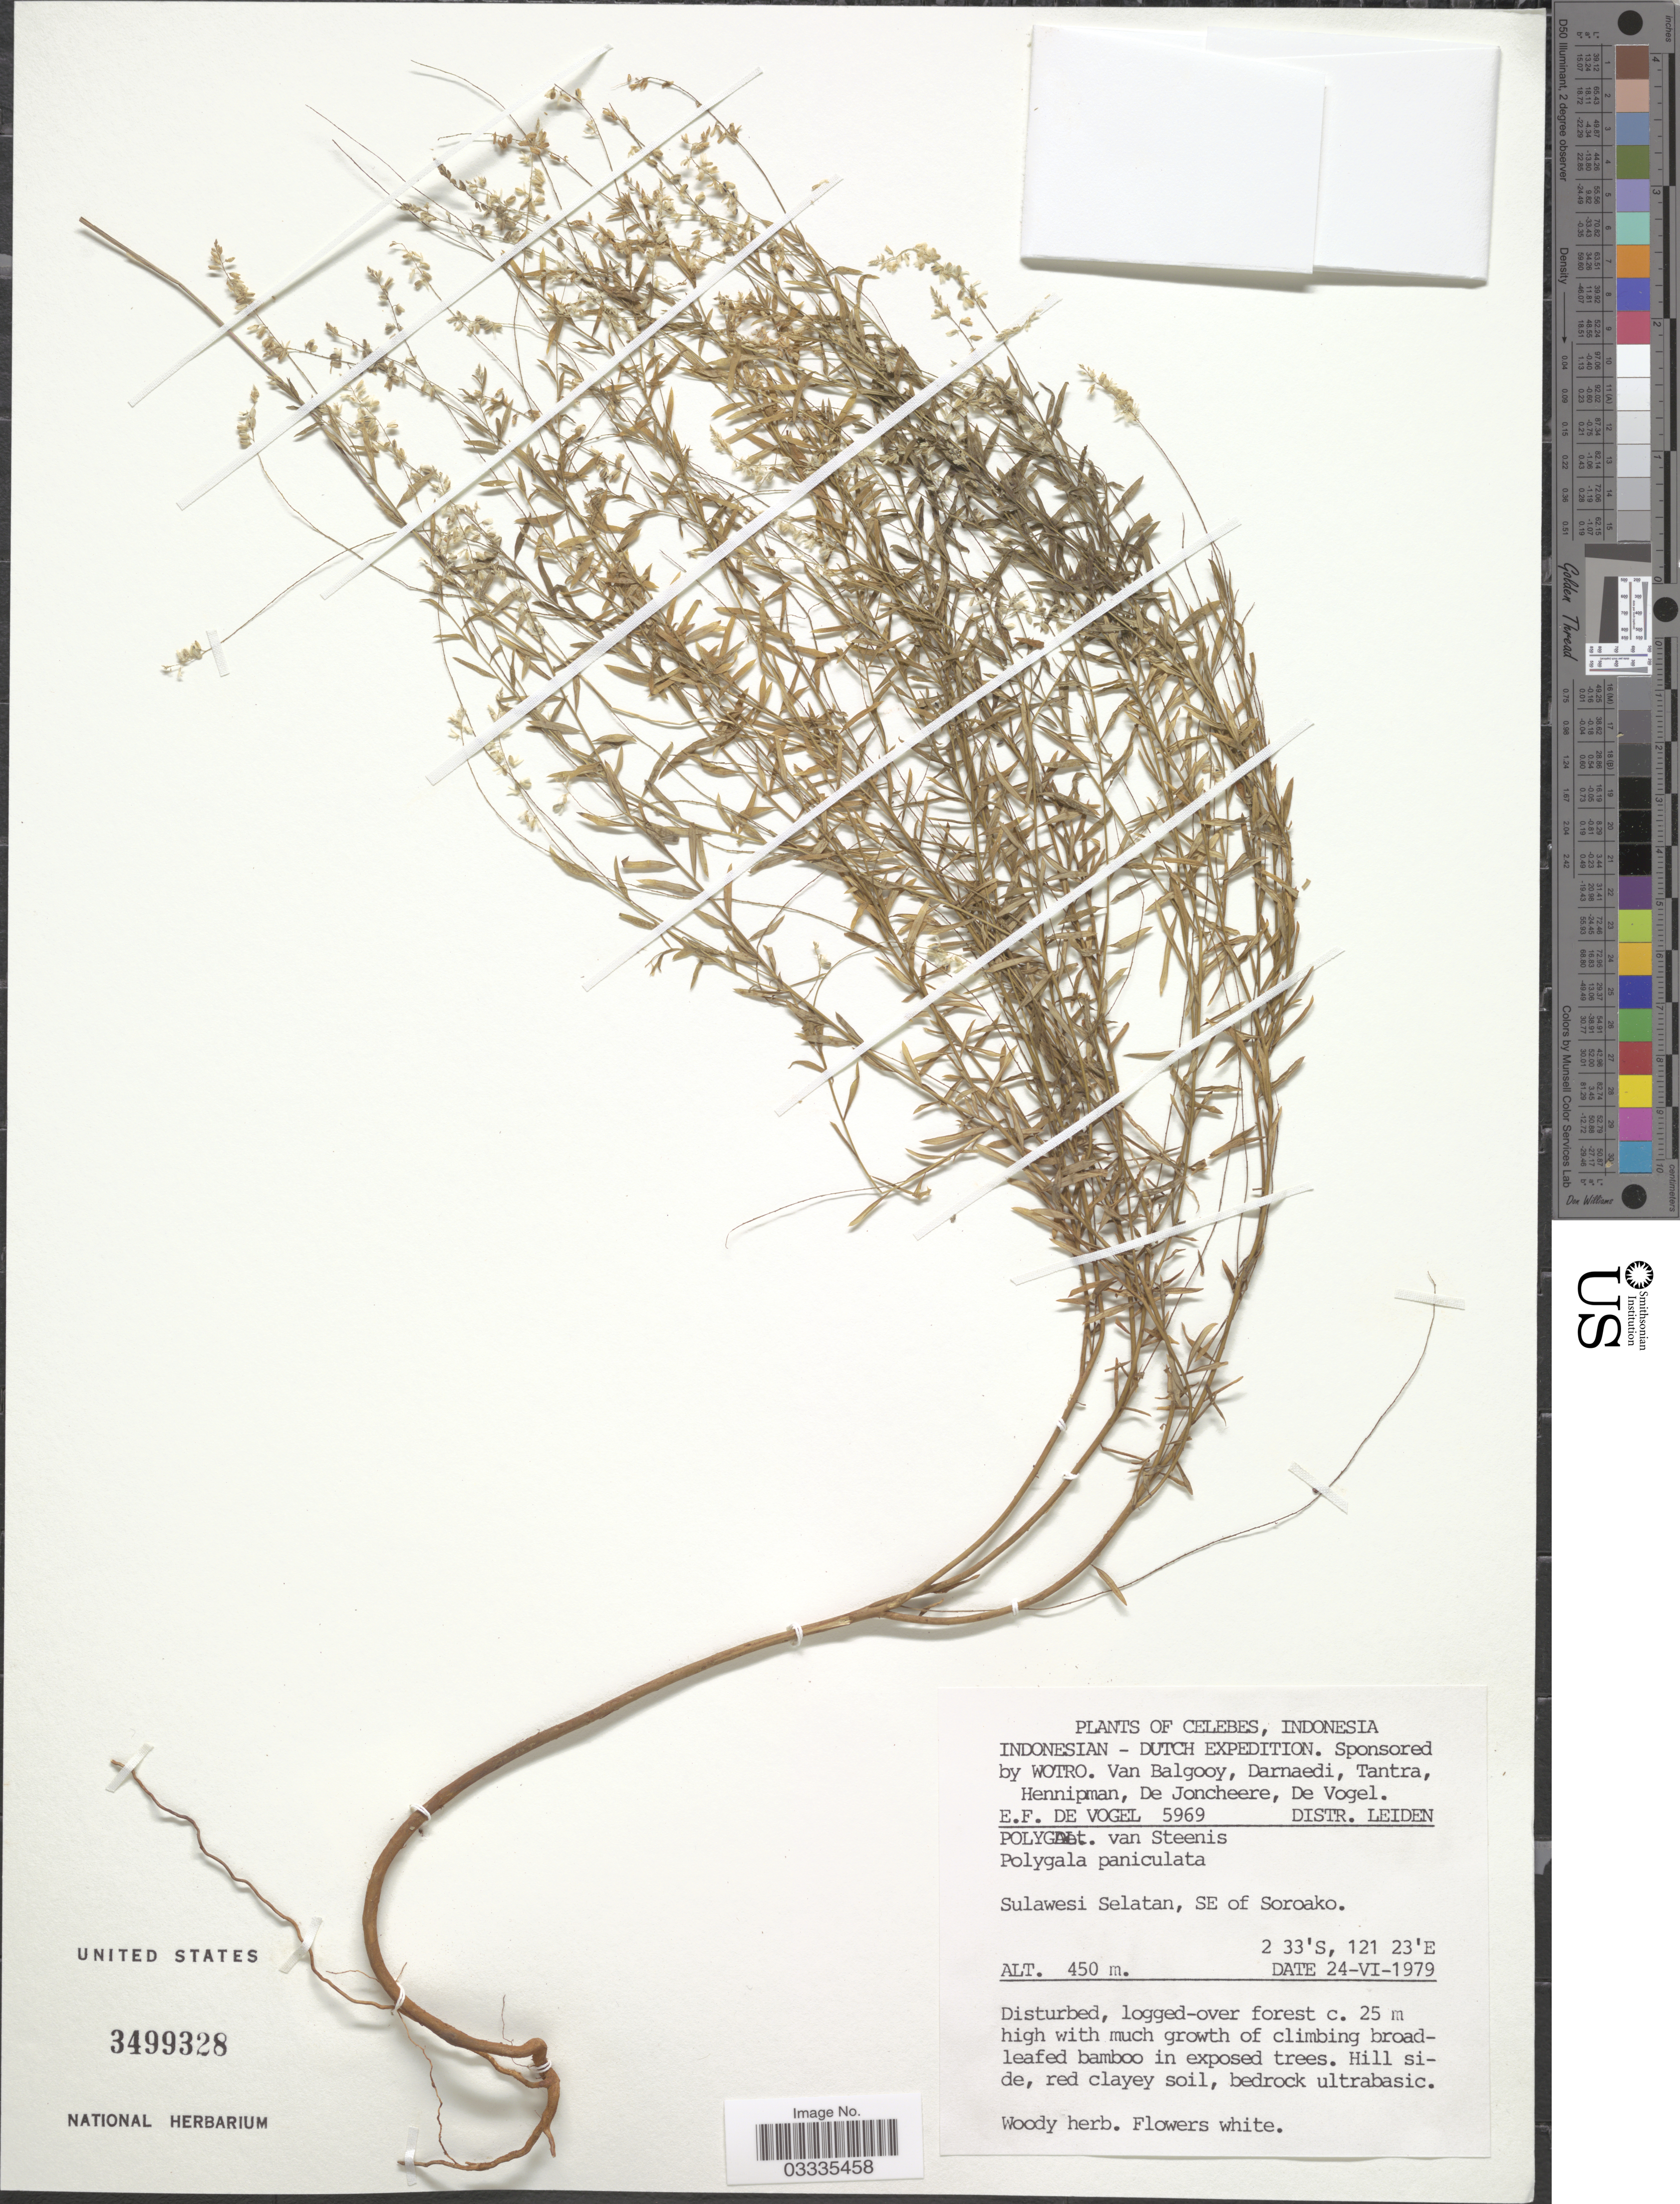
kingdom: Plantae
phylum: Tracheophyta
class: Magnoliopsida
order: Fabales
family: Polygalaceae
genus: Polygala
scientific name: Polygala paniculata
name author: L.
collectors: E. F. de Vogel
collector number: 5969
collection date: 1979-06-24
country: Indonesia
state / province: Sulawesi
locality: Celebes. Sulawese Selatan, SE of Soroako.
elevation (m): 450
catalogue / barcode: US 3499328